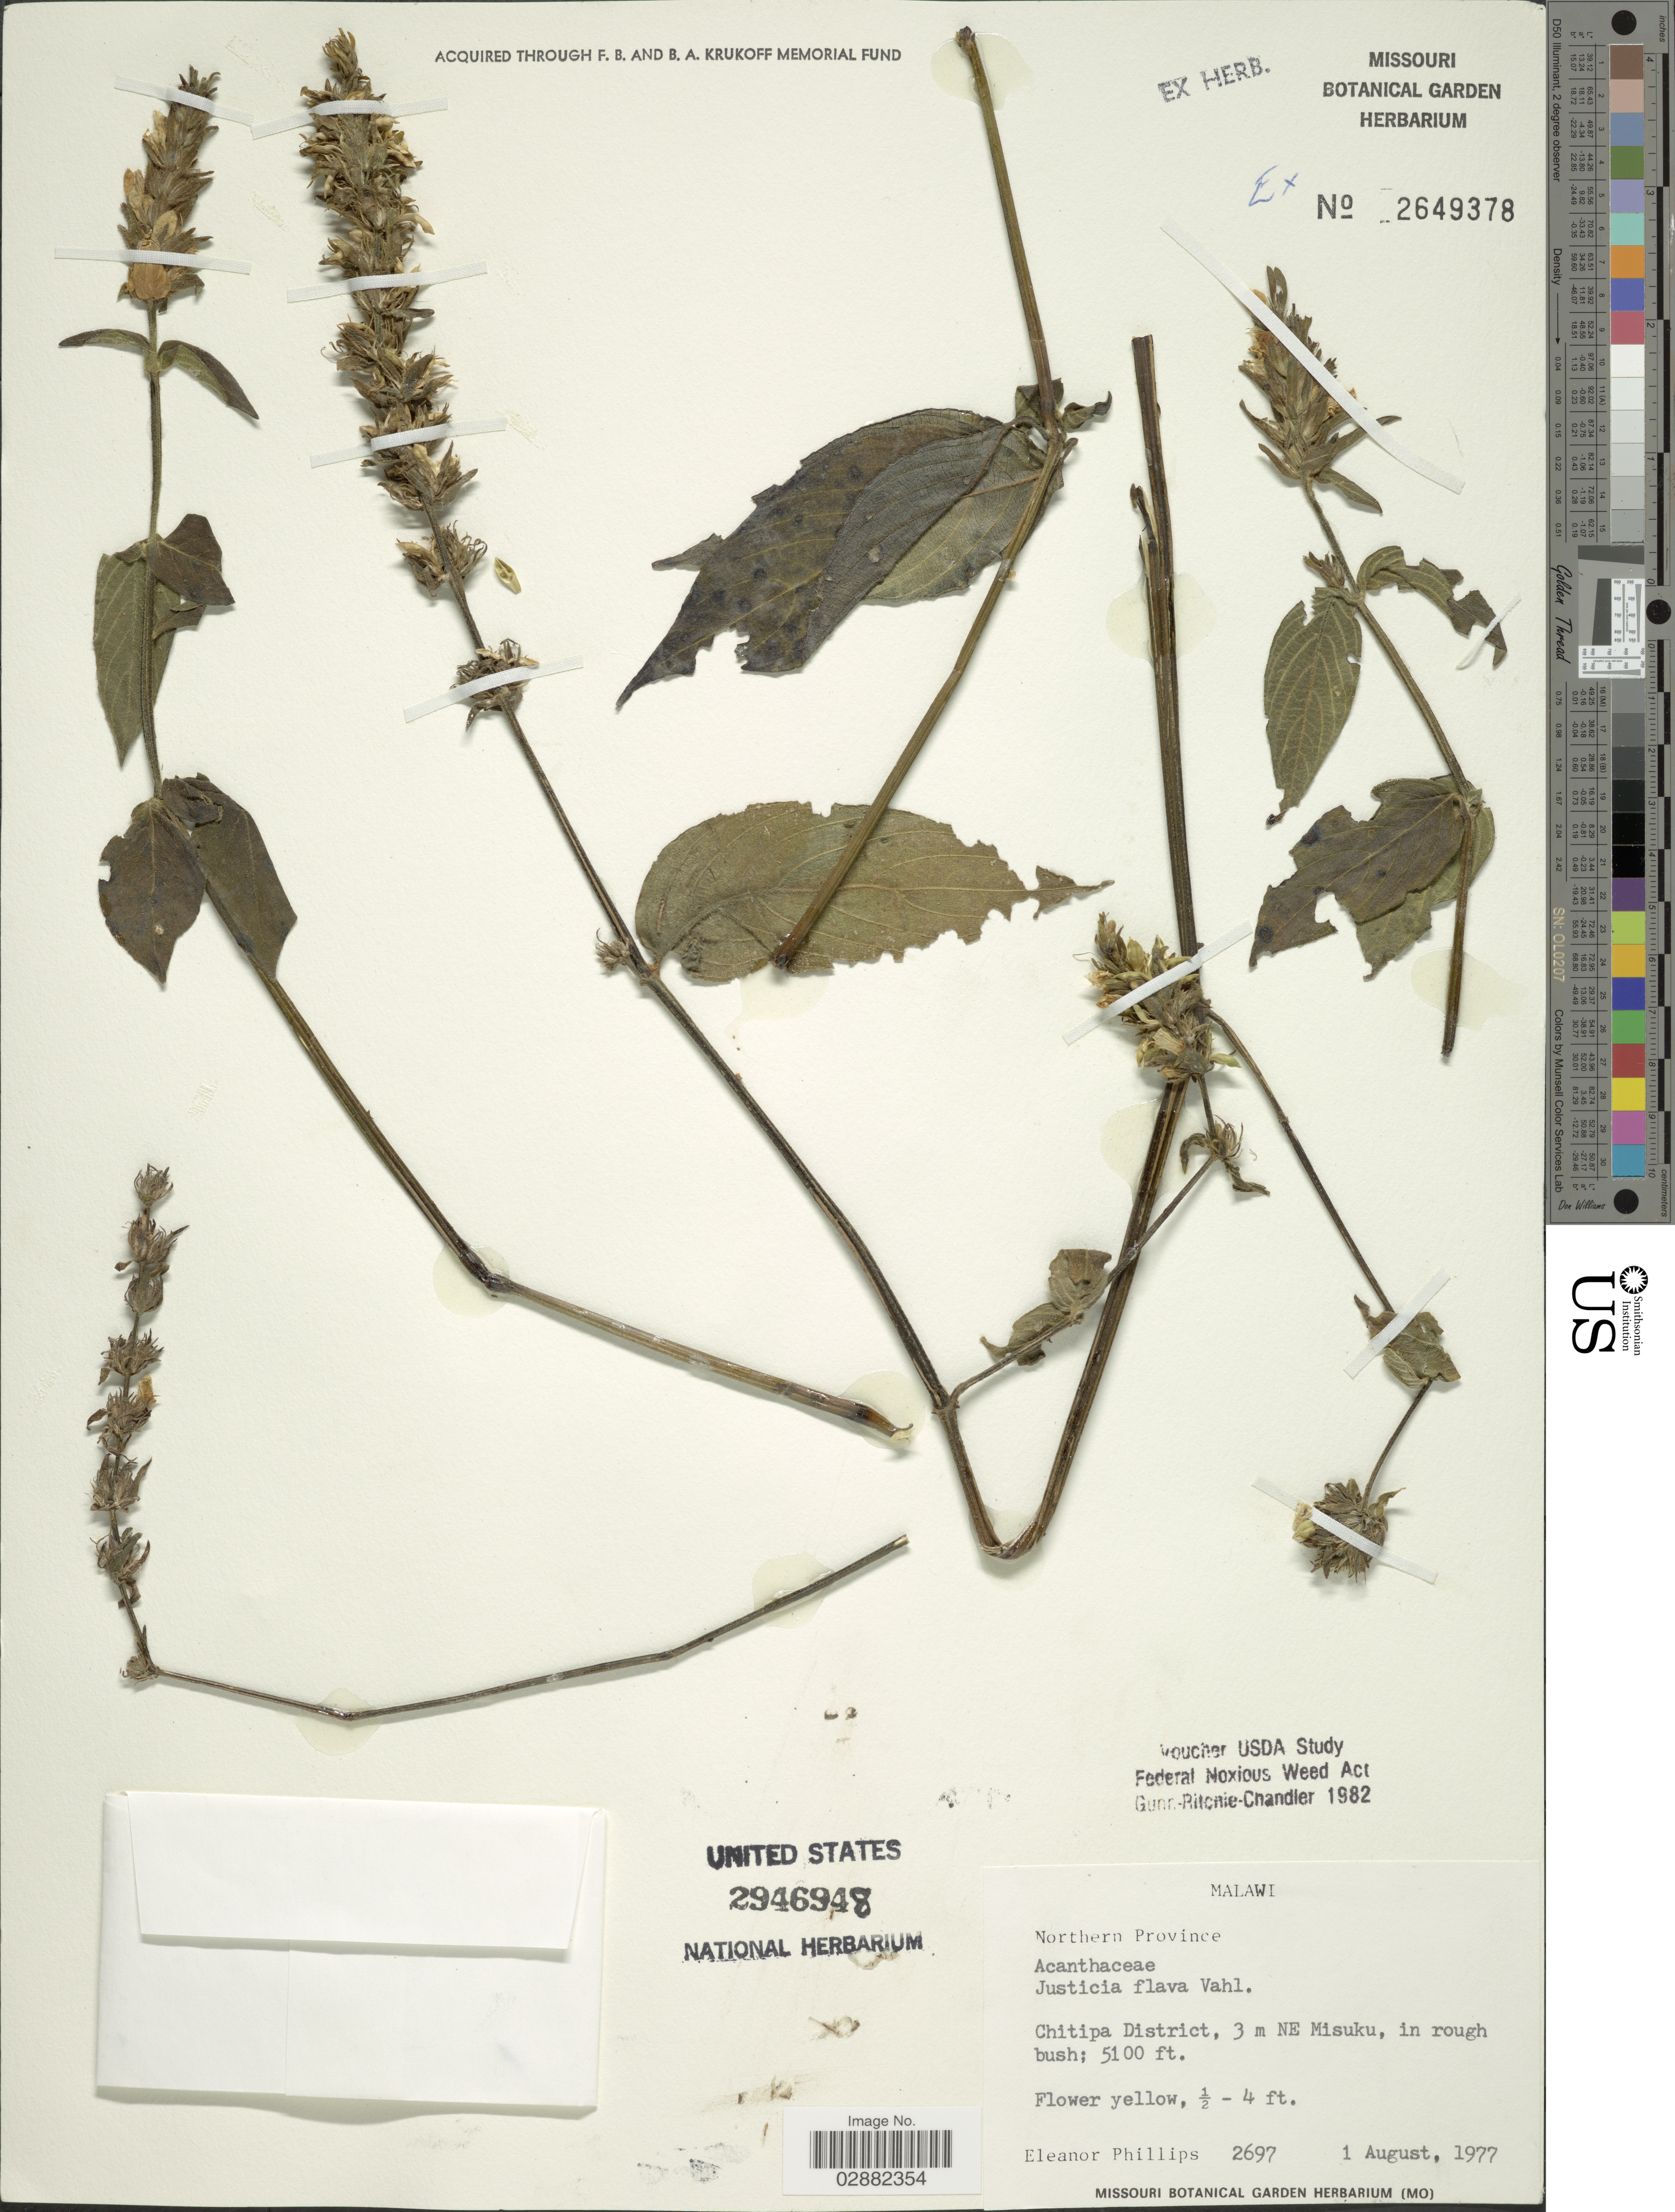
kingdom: Plantae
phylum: Tracheophyta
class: Magnoliopsida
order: Lamiales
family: Acanthaceae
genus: Justicia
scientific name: Justicia flava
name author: (Forssk.) Vahl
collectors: E. Phillips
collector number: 2697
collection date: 1977-08-01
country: Malawi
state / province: Northern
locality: Northern Province. Chitipa District. 3 m NE Misuku, in rough bush.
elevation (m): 1554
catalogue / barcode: US 2946948